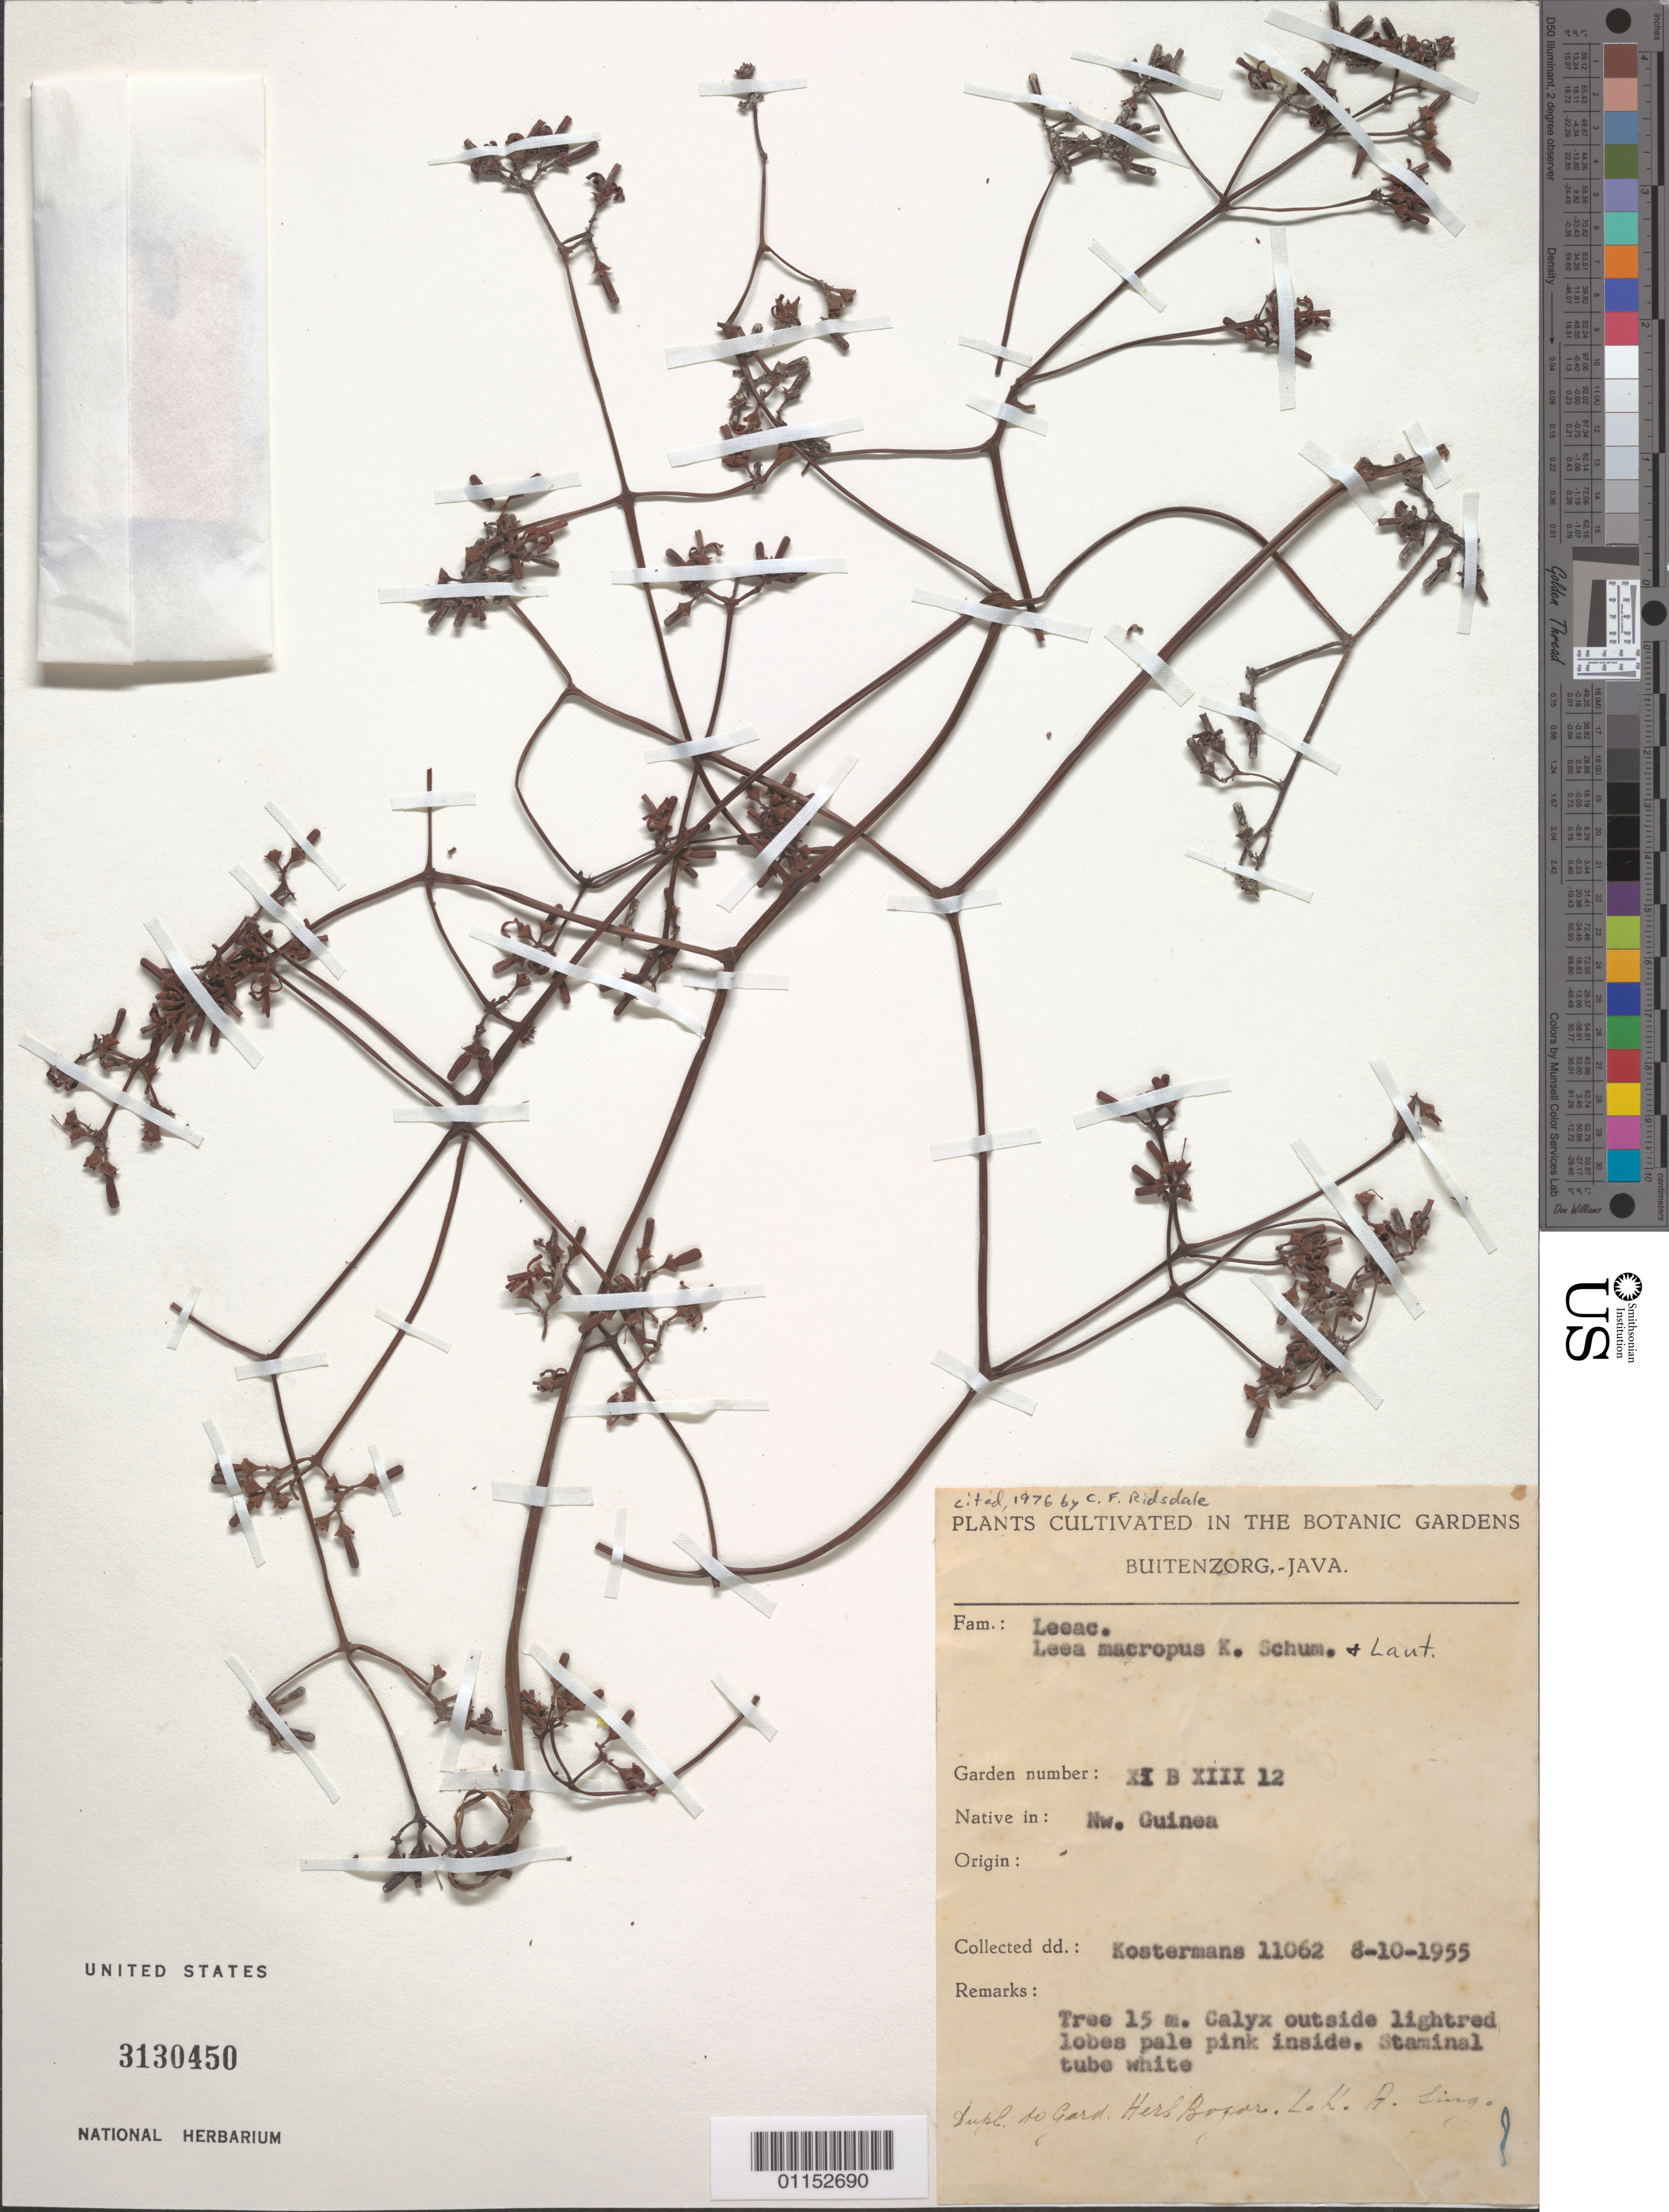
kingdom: Plantae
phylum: Tracheophyta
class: Magnoliopsida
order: Vitales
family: Vitaceae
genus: Leea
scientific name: Leea macropus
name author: K. Schum. & Lauterb.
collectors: A. J. G. Kostermans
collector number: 11062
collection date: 1955-10-08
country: Indonesia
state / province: Java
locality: Buitenzorg.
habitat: Tree.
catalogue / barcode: US 3130450